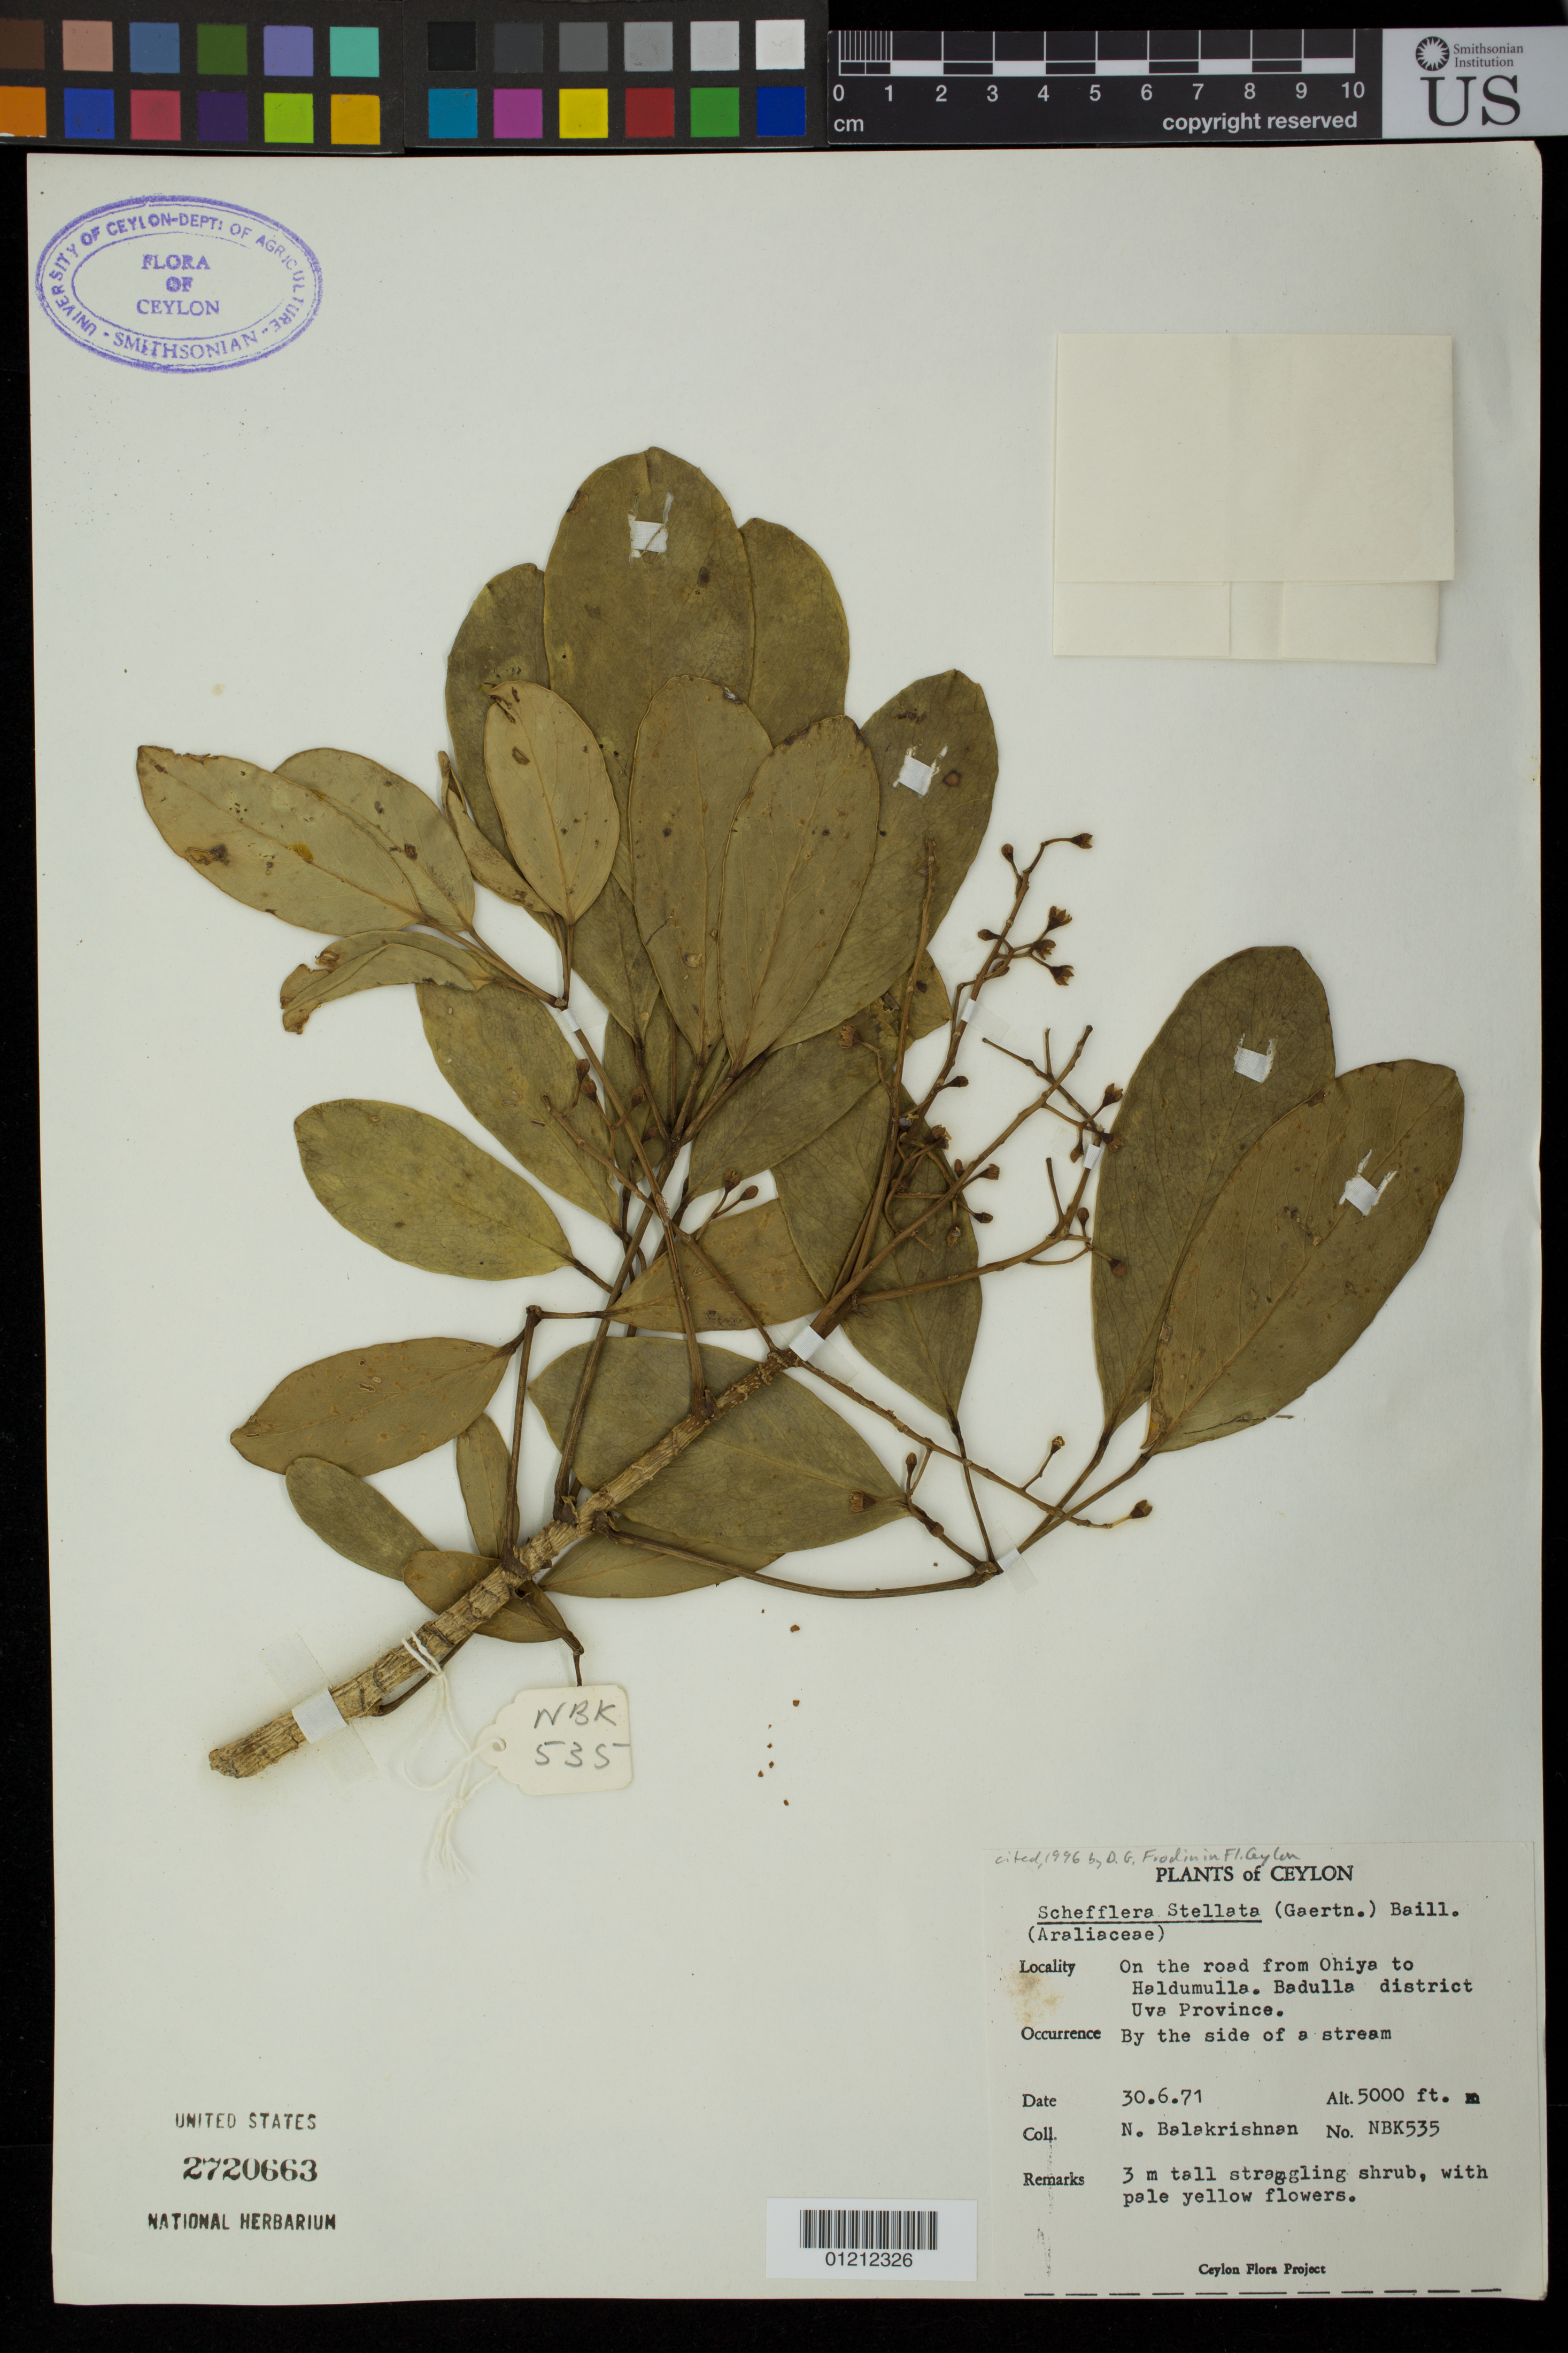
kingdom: Plantae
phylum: Tracheophyta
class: Magnoliopsida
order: Apiales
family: Araliaceae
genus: Schefflera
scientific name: Schefflera stellata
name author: (Gaertn.) Baill.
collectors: N. Balakrishnan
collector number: NBK535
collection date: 1971-06-30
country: Sri Lanka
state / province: Uva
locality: Ceylon. On the road from Ohiya to Haldumulla. Badulla district. By the side of a stream.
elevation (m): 1524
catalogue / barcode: US 2720663